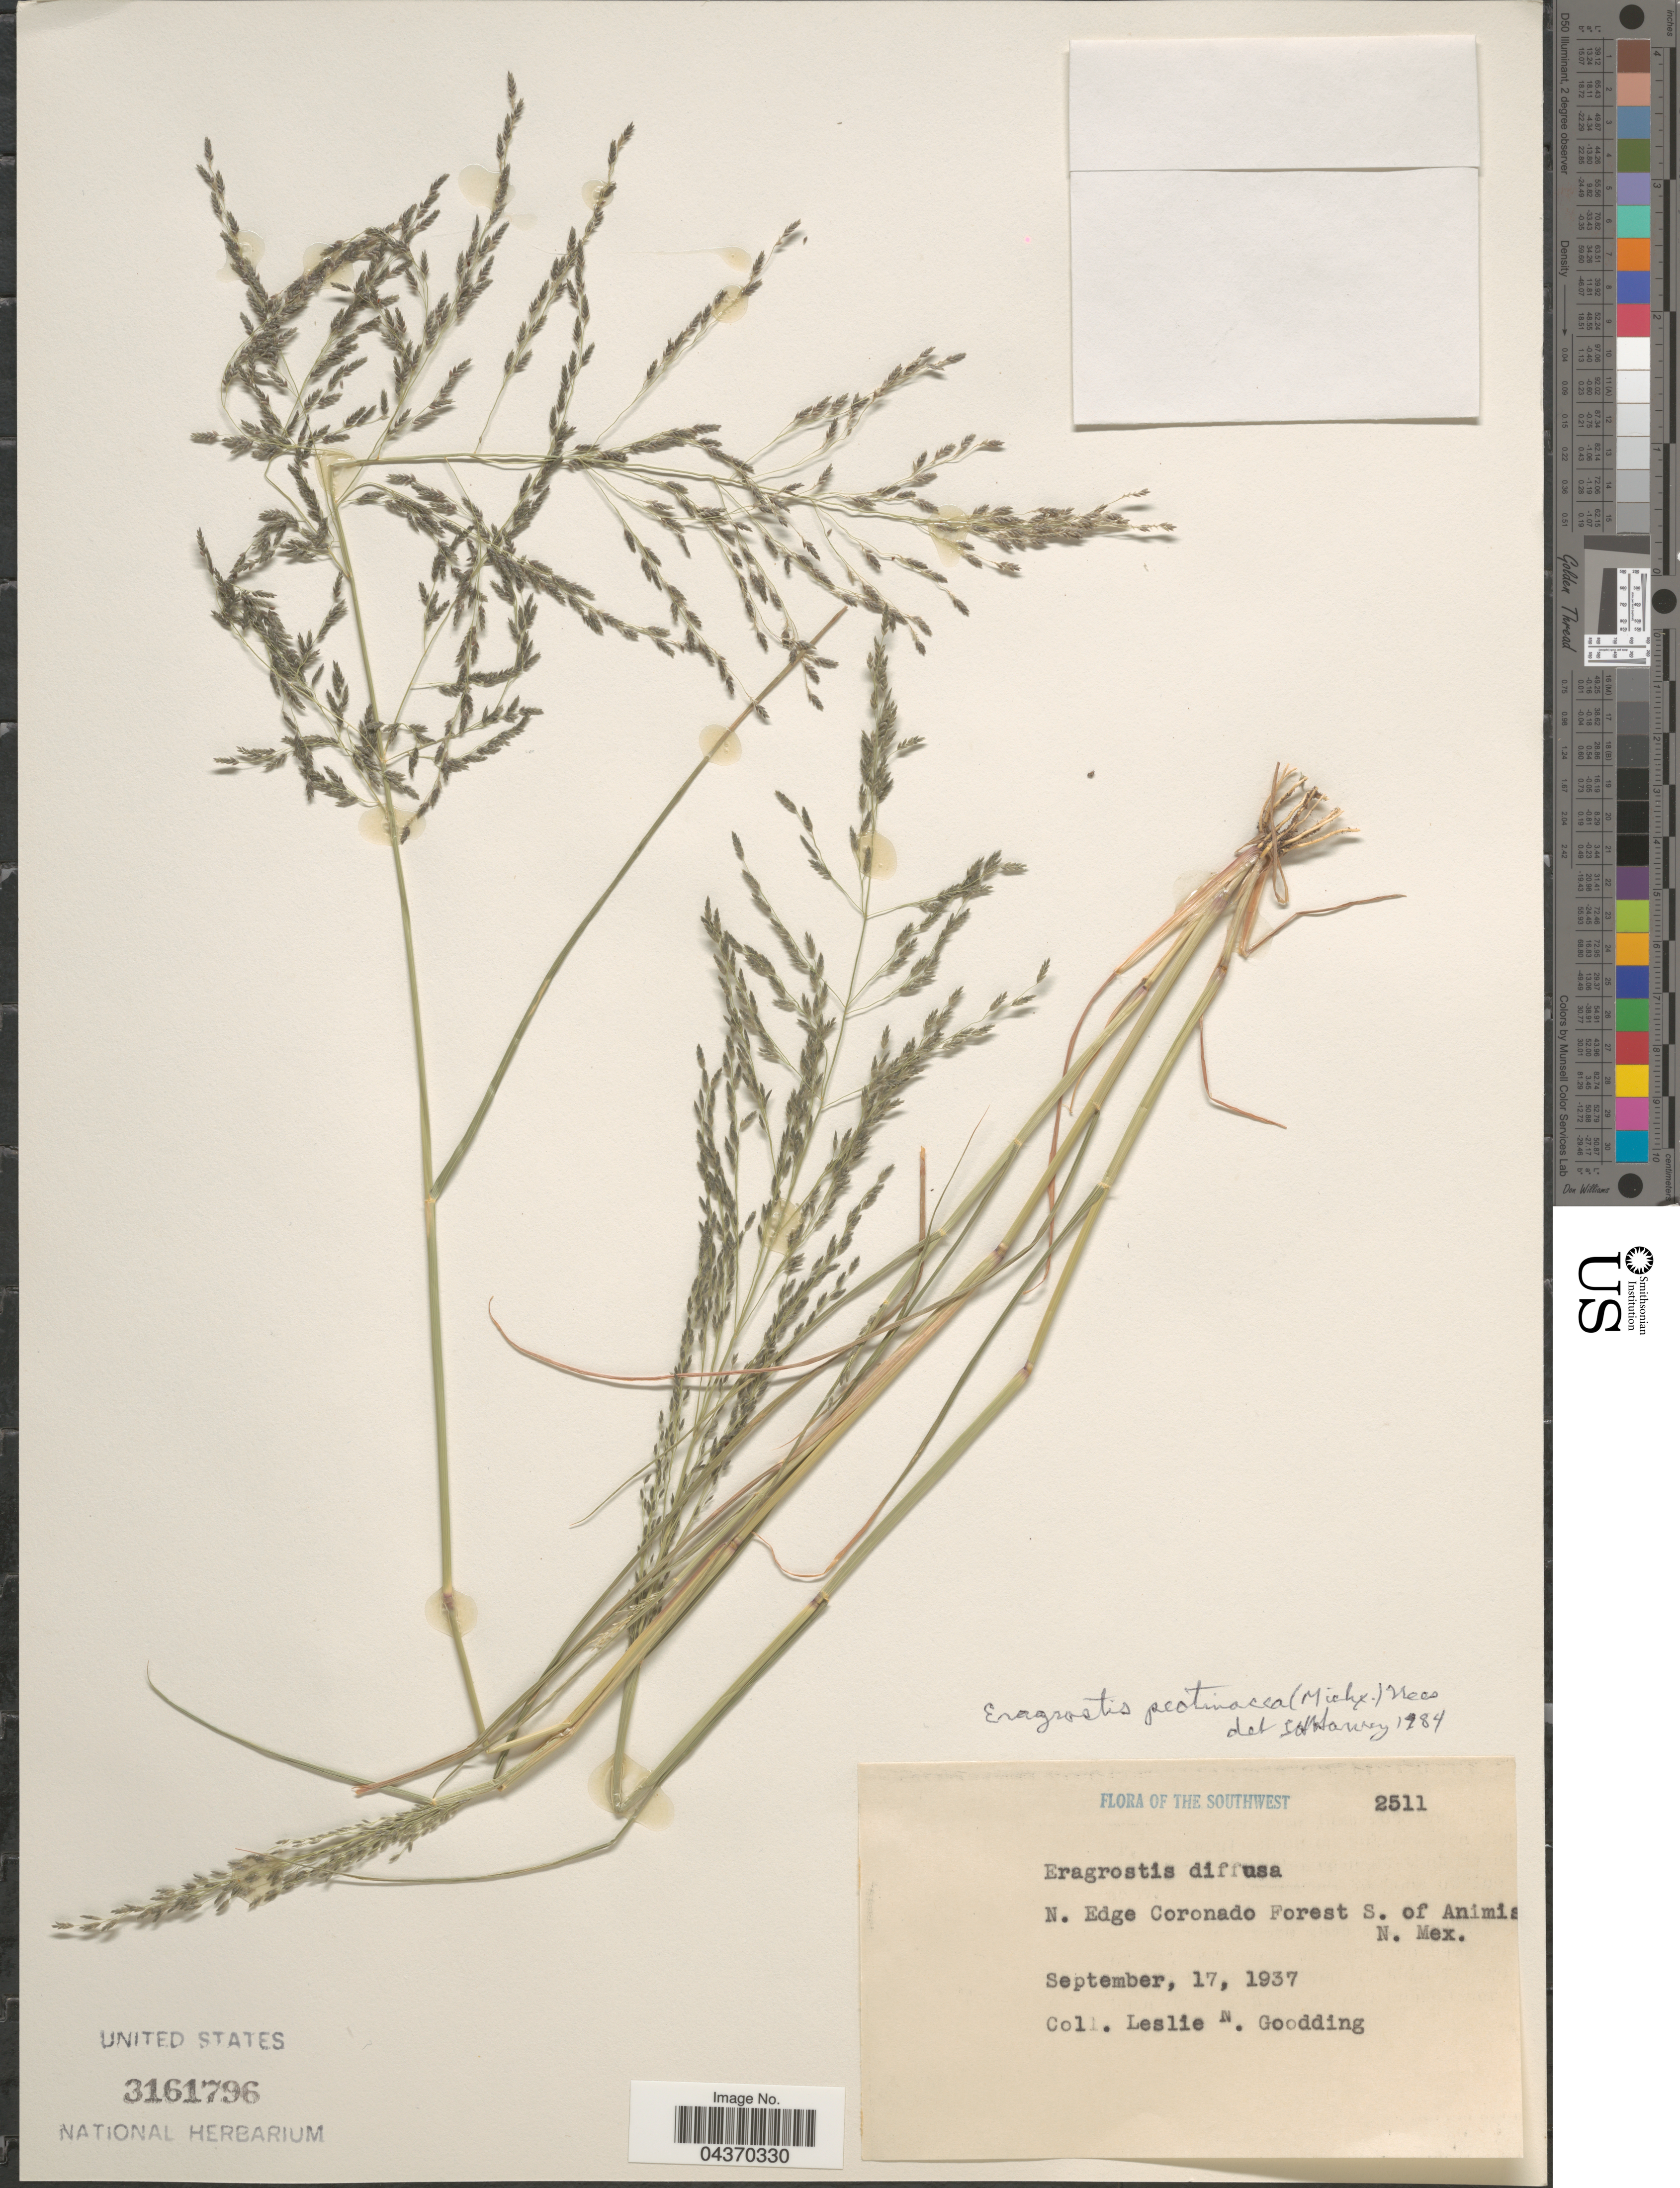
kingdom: Plantae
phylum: Tracheophyta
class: Liliopsida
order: Poales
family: Poaceae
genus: Eragrostis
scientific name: Eragrostis pectinacea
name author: (Michx.) Nees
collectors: L. N. Goodding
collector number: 2511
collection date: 1937-09-17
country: United States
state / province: New Mexico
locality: The Southwest. N. Edge Coronado Forest S. of Animis.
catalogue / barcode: US 3161796